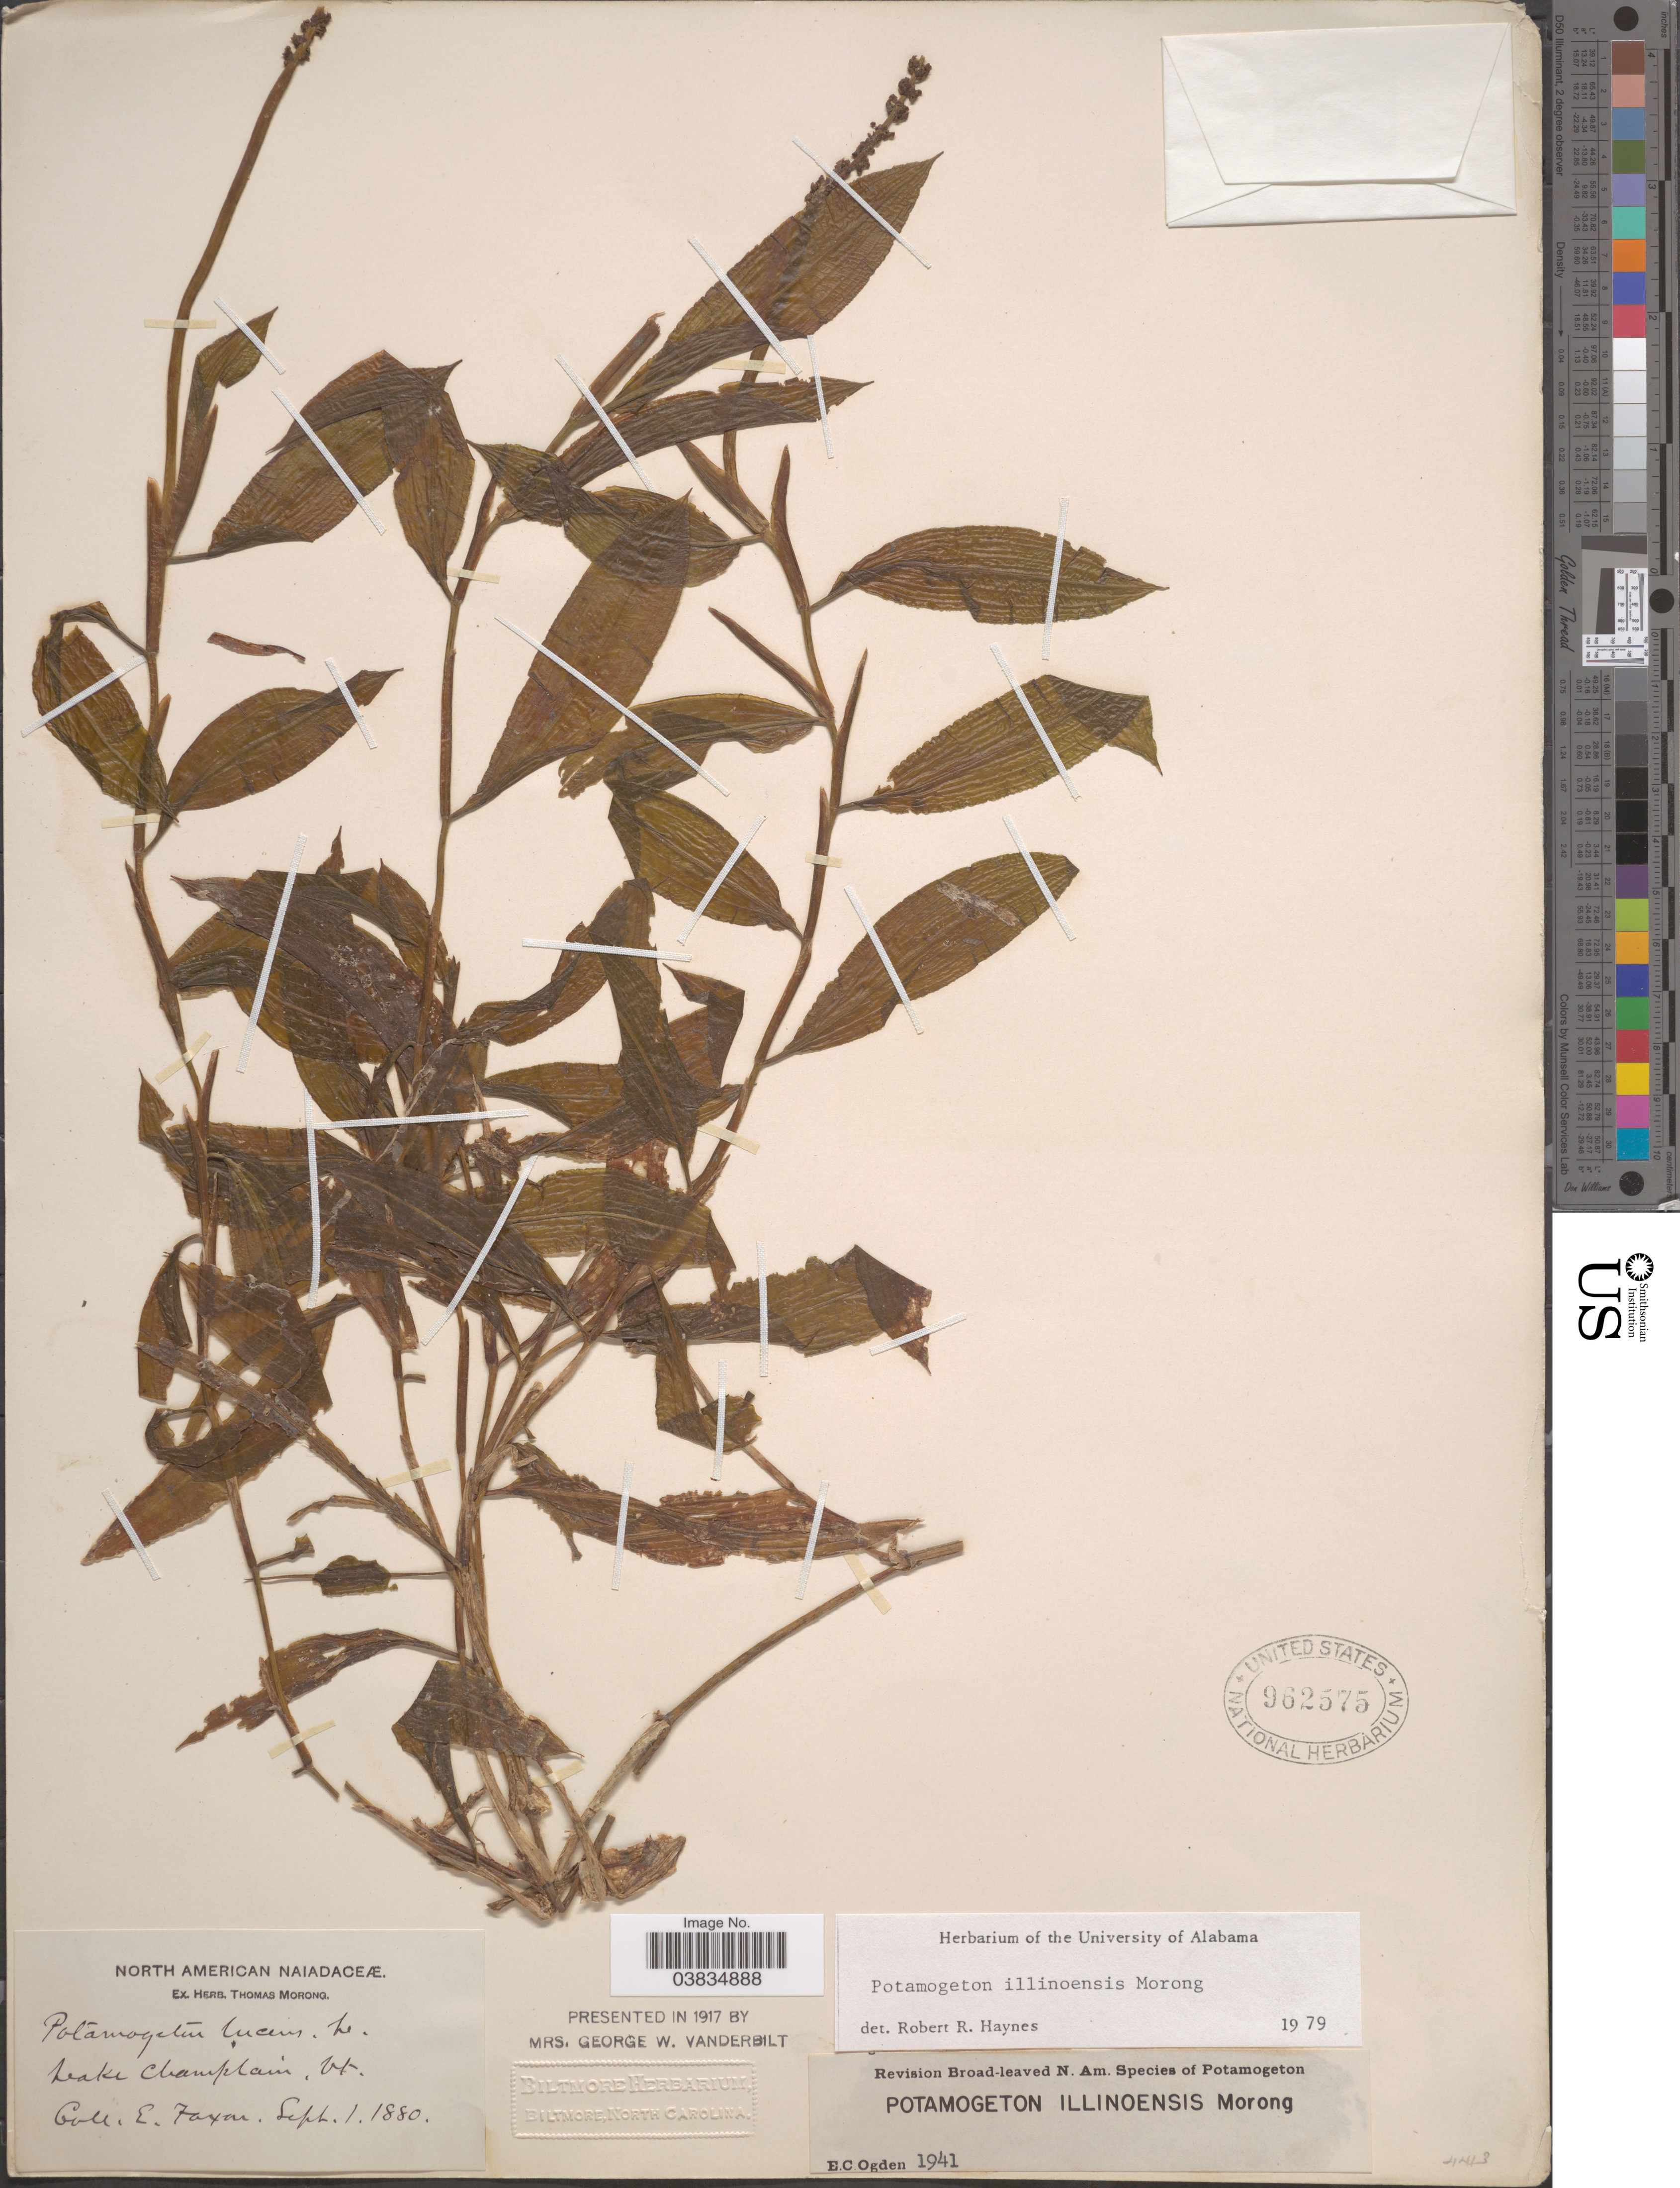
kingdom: Plantae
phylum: Tracheophyta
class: Liliopsida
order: Alismatales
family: Potamogetonaceae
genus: Potamogeton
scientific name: Potamogeton illinoensis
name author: Morong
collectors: E. Faxon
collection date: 1880-09-01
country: United States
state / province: Vermont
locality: Lake Champlain.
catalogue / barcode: US 962575